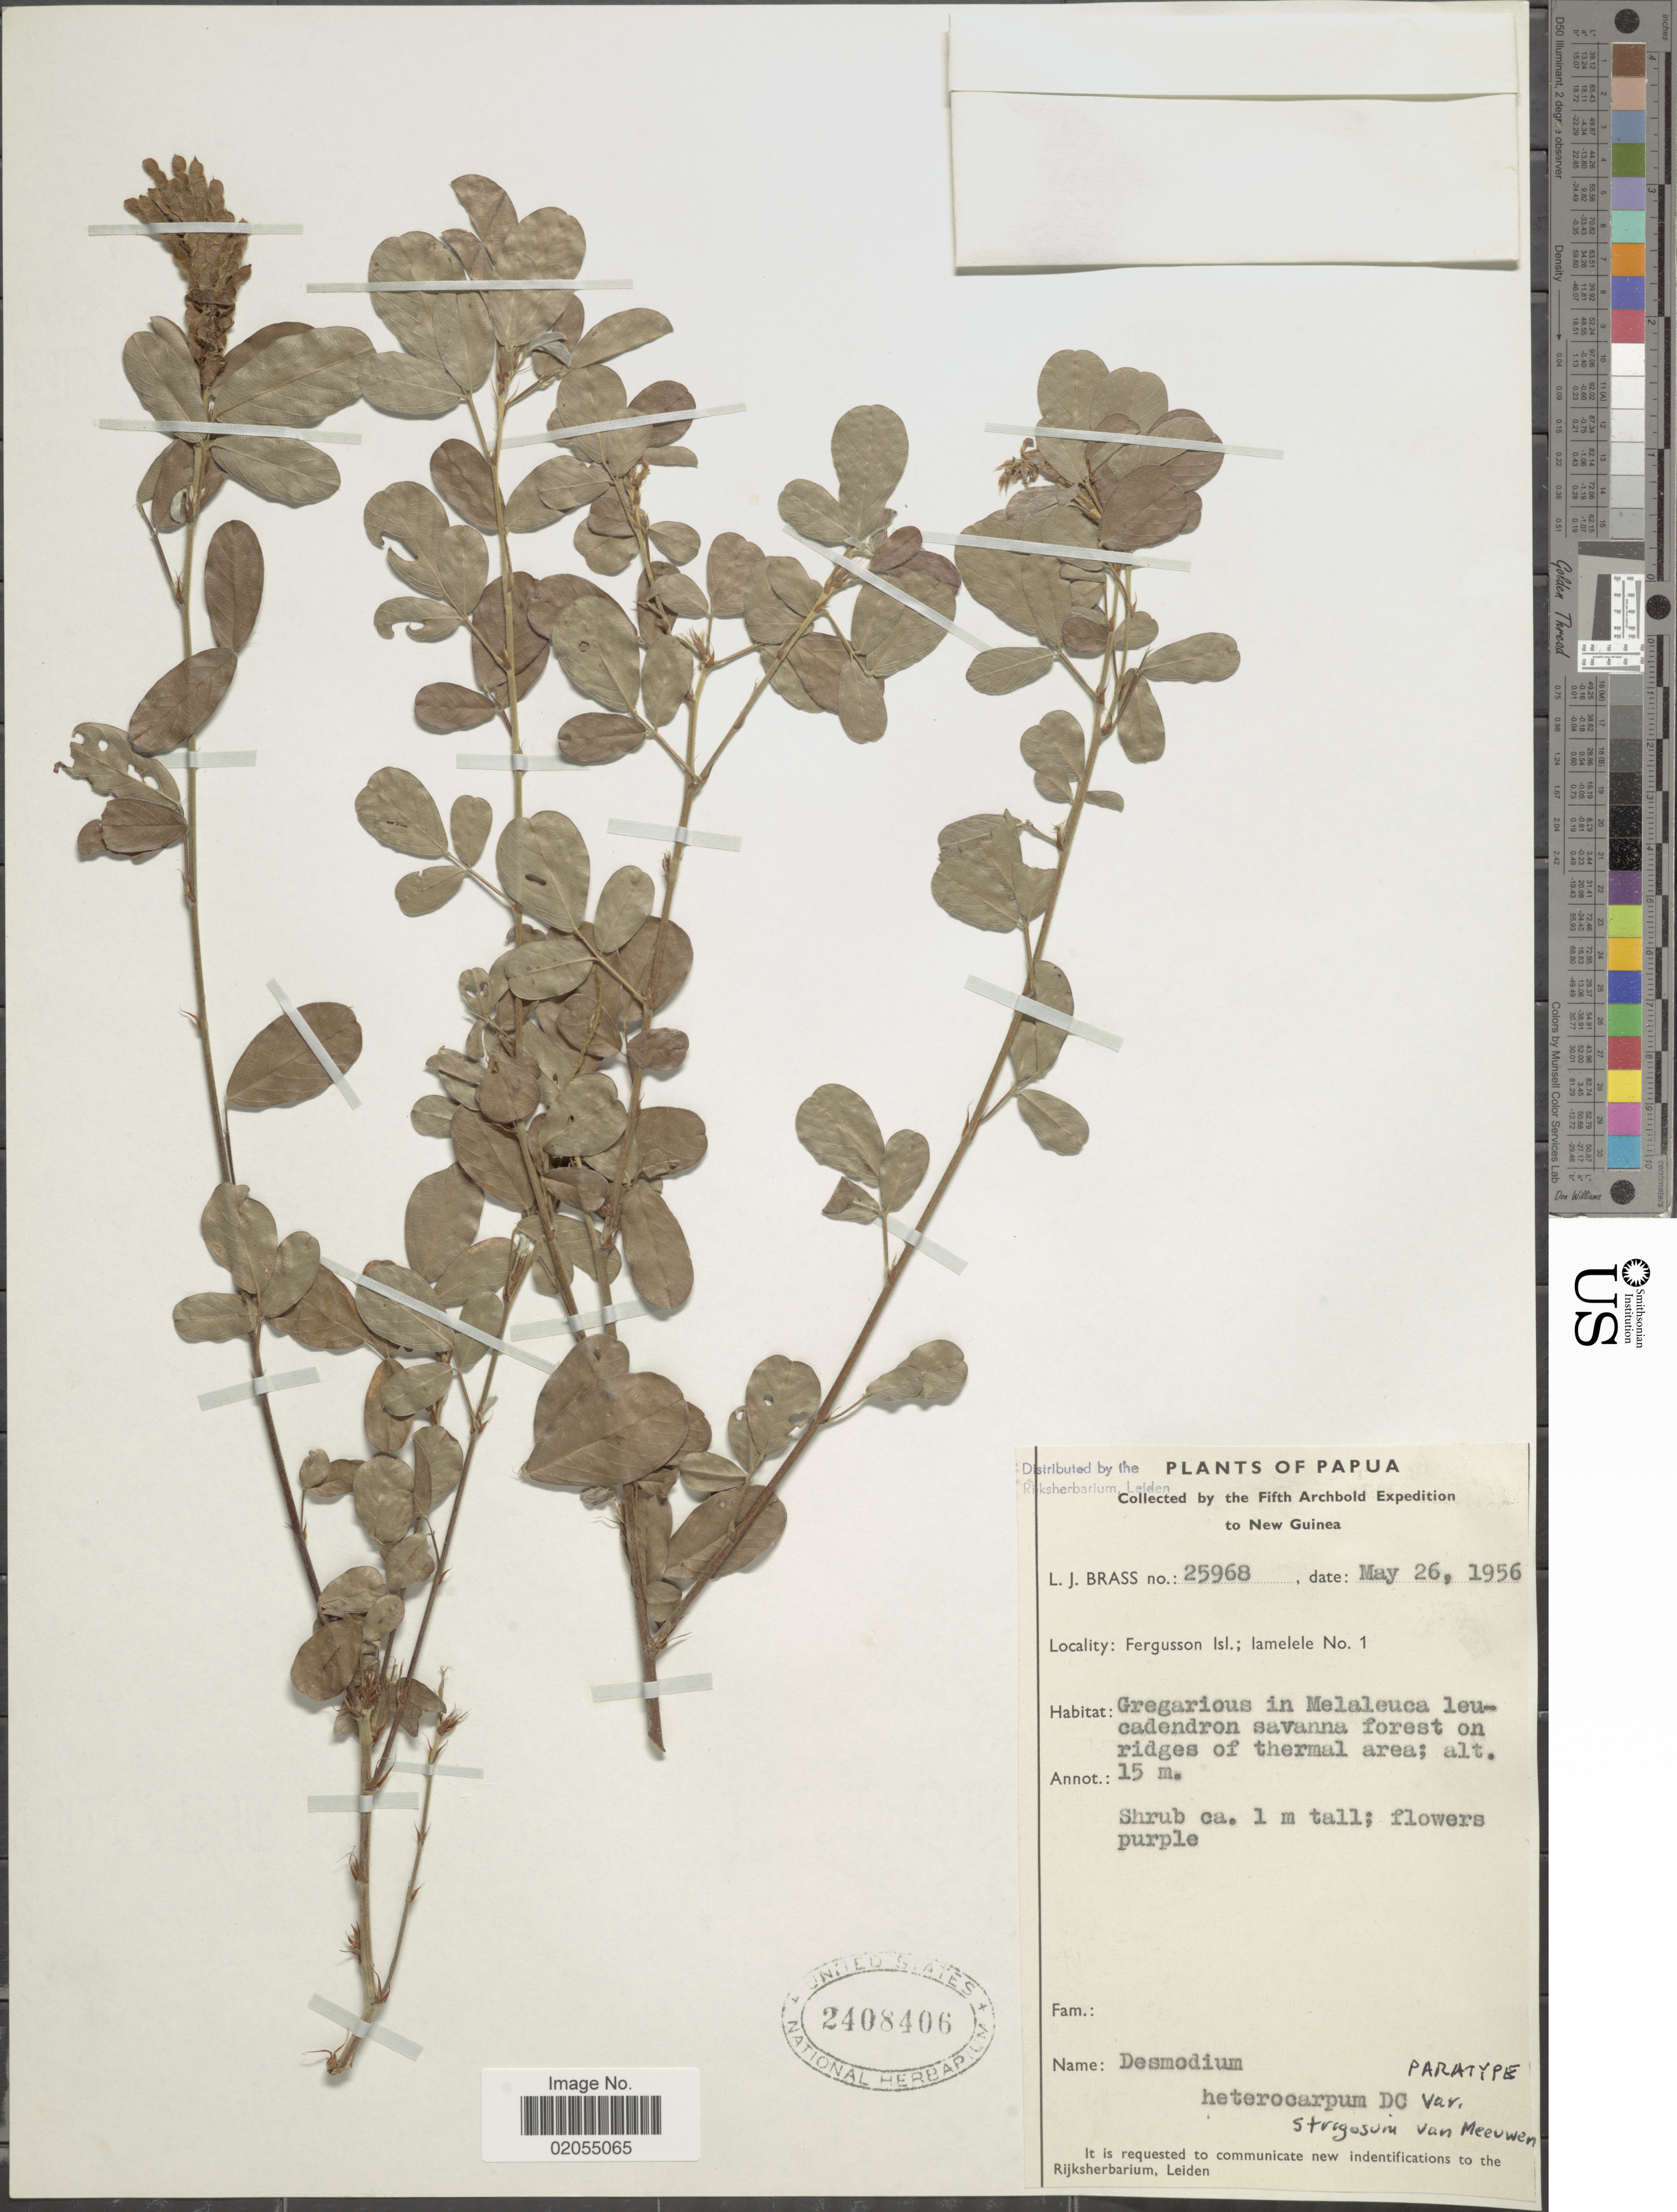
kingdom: Plantae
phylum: Tracheophyta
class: Magnoliopsida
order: Fabales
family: Fabaceae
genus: Grona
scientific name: Grona heterocarpos var. strigosa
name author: (Meeuwen) H. Ohashi & K. Ohashi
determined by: Strong, Mark T., (BOT), Smithsonian Institution - National Museum of Natural History (UNITED STATES)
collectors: L. J. Brass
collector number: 25968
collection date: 1956-05-26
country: Papua New Guinea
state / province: Milne Bay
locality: Fergusson Isl.; Iamelele No. 1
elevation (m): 15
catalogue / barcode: US 2408406